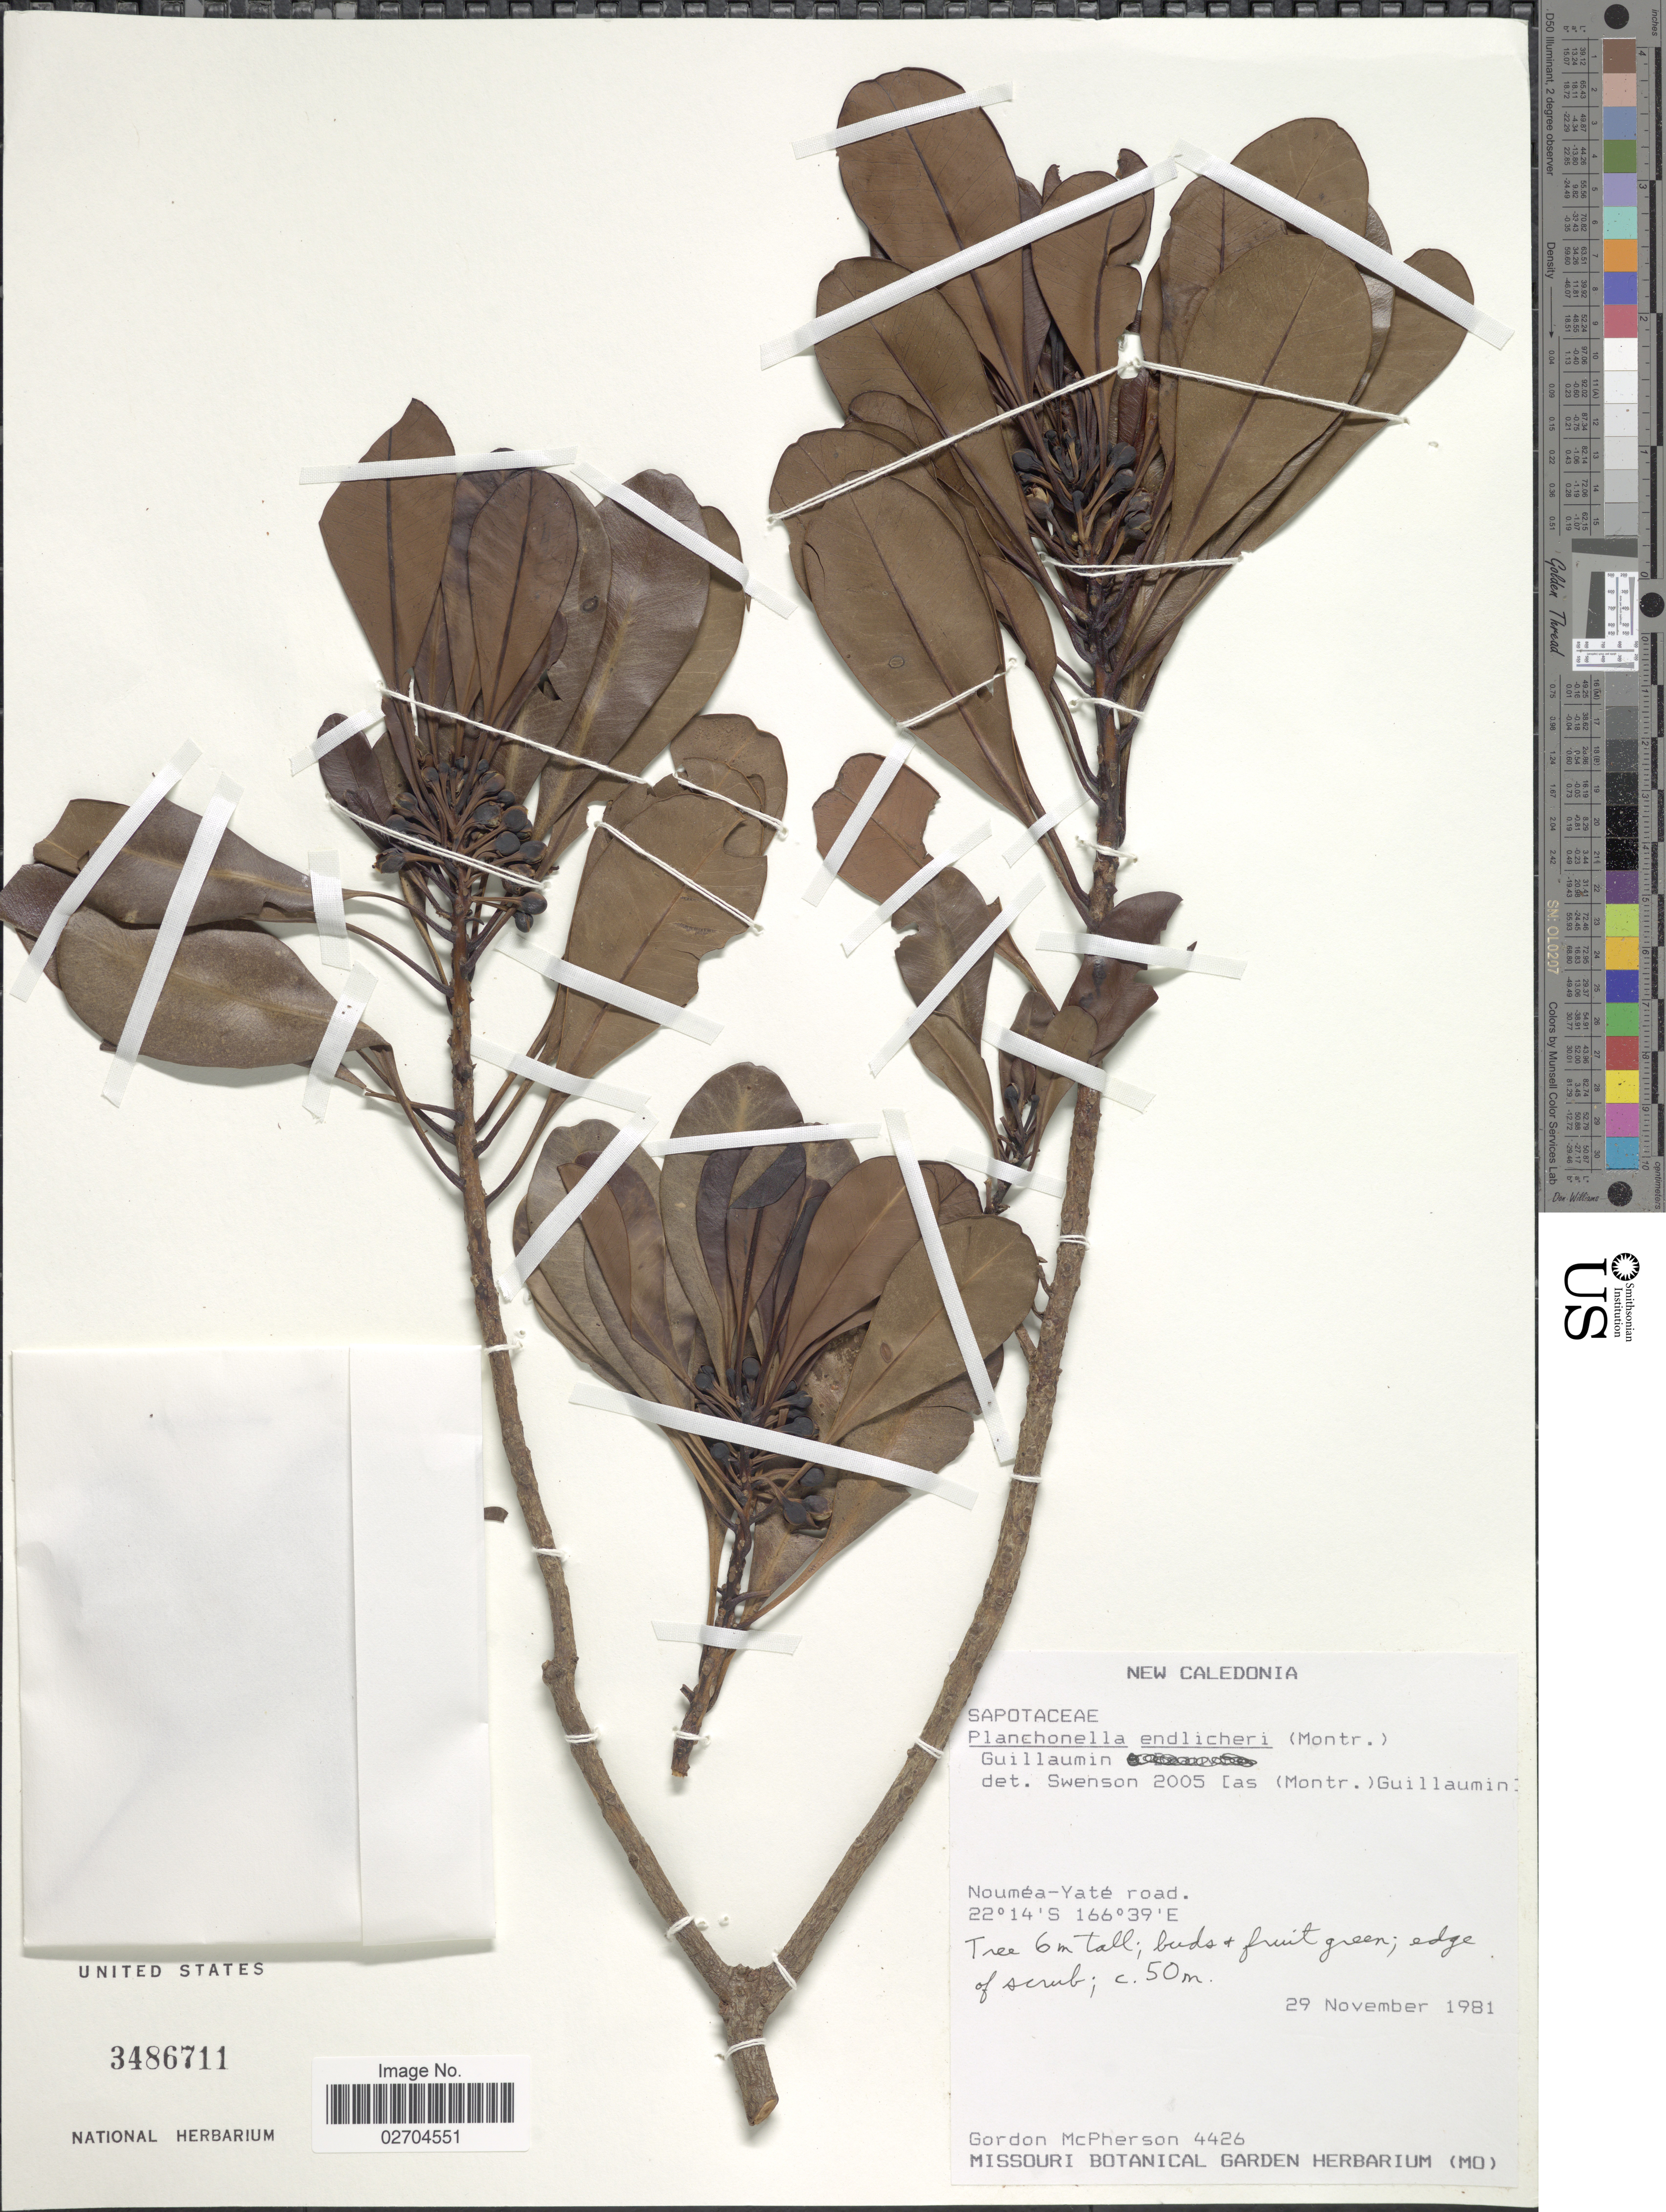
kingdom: Plantae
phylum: Tracheophyta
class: Magnoliopsida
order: Ericales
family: Sapotaceae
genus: Planchonella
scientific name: Planchonella endlicheri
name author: (Montrouz.) Guillaumin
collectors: G. D. McPherson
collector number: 4426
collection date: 1981-11-29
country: New Caledonia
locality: Noumea -Yate road.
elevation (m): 50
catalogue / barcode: US 3486711